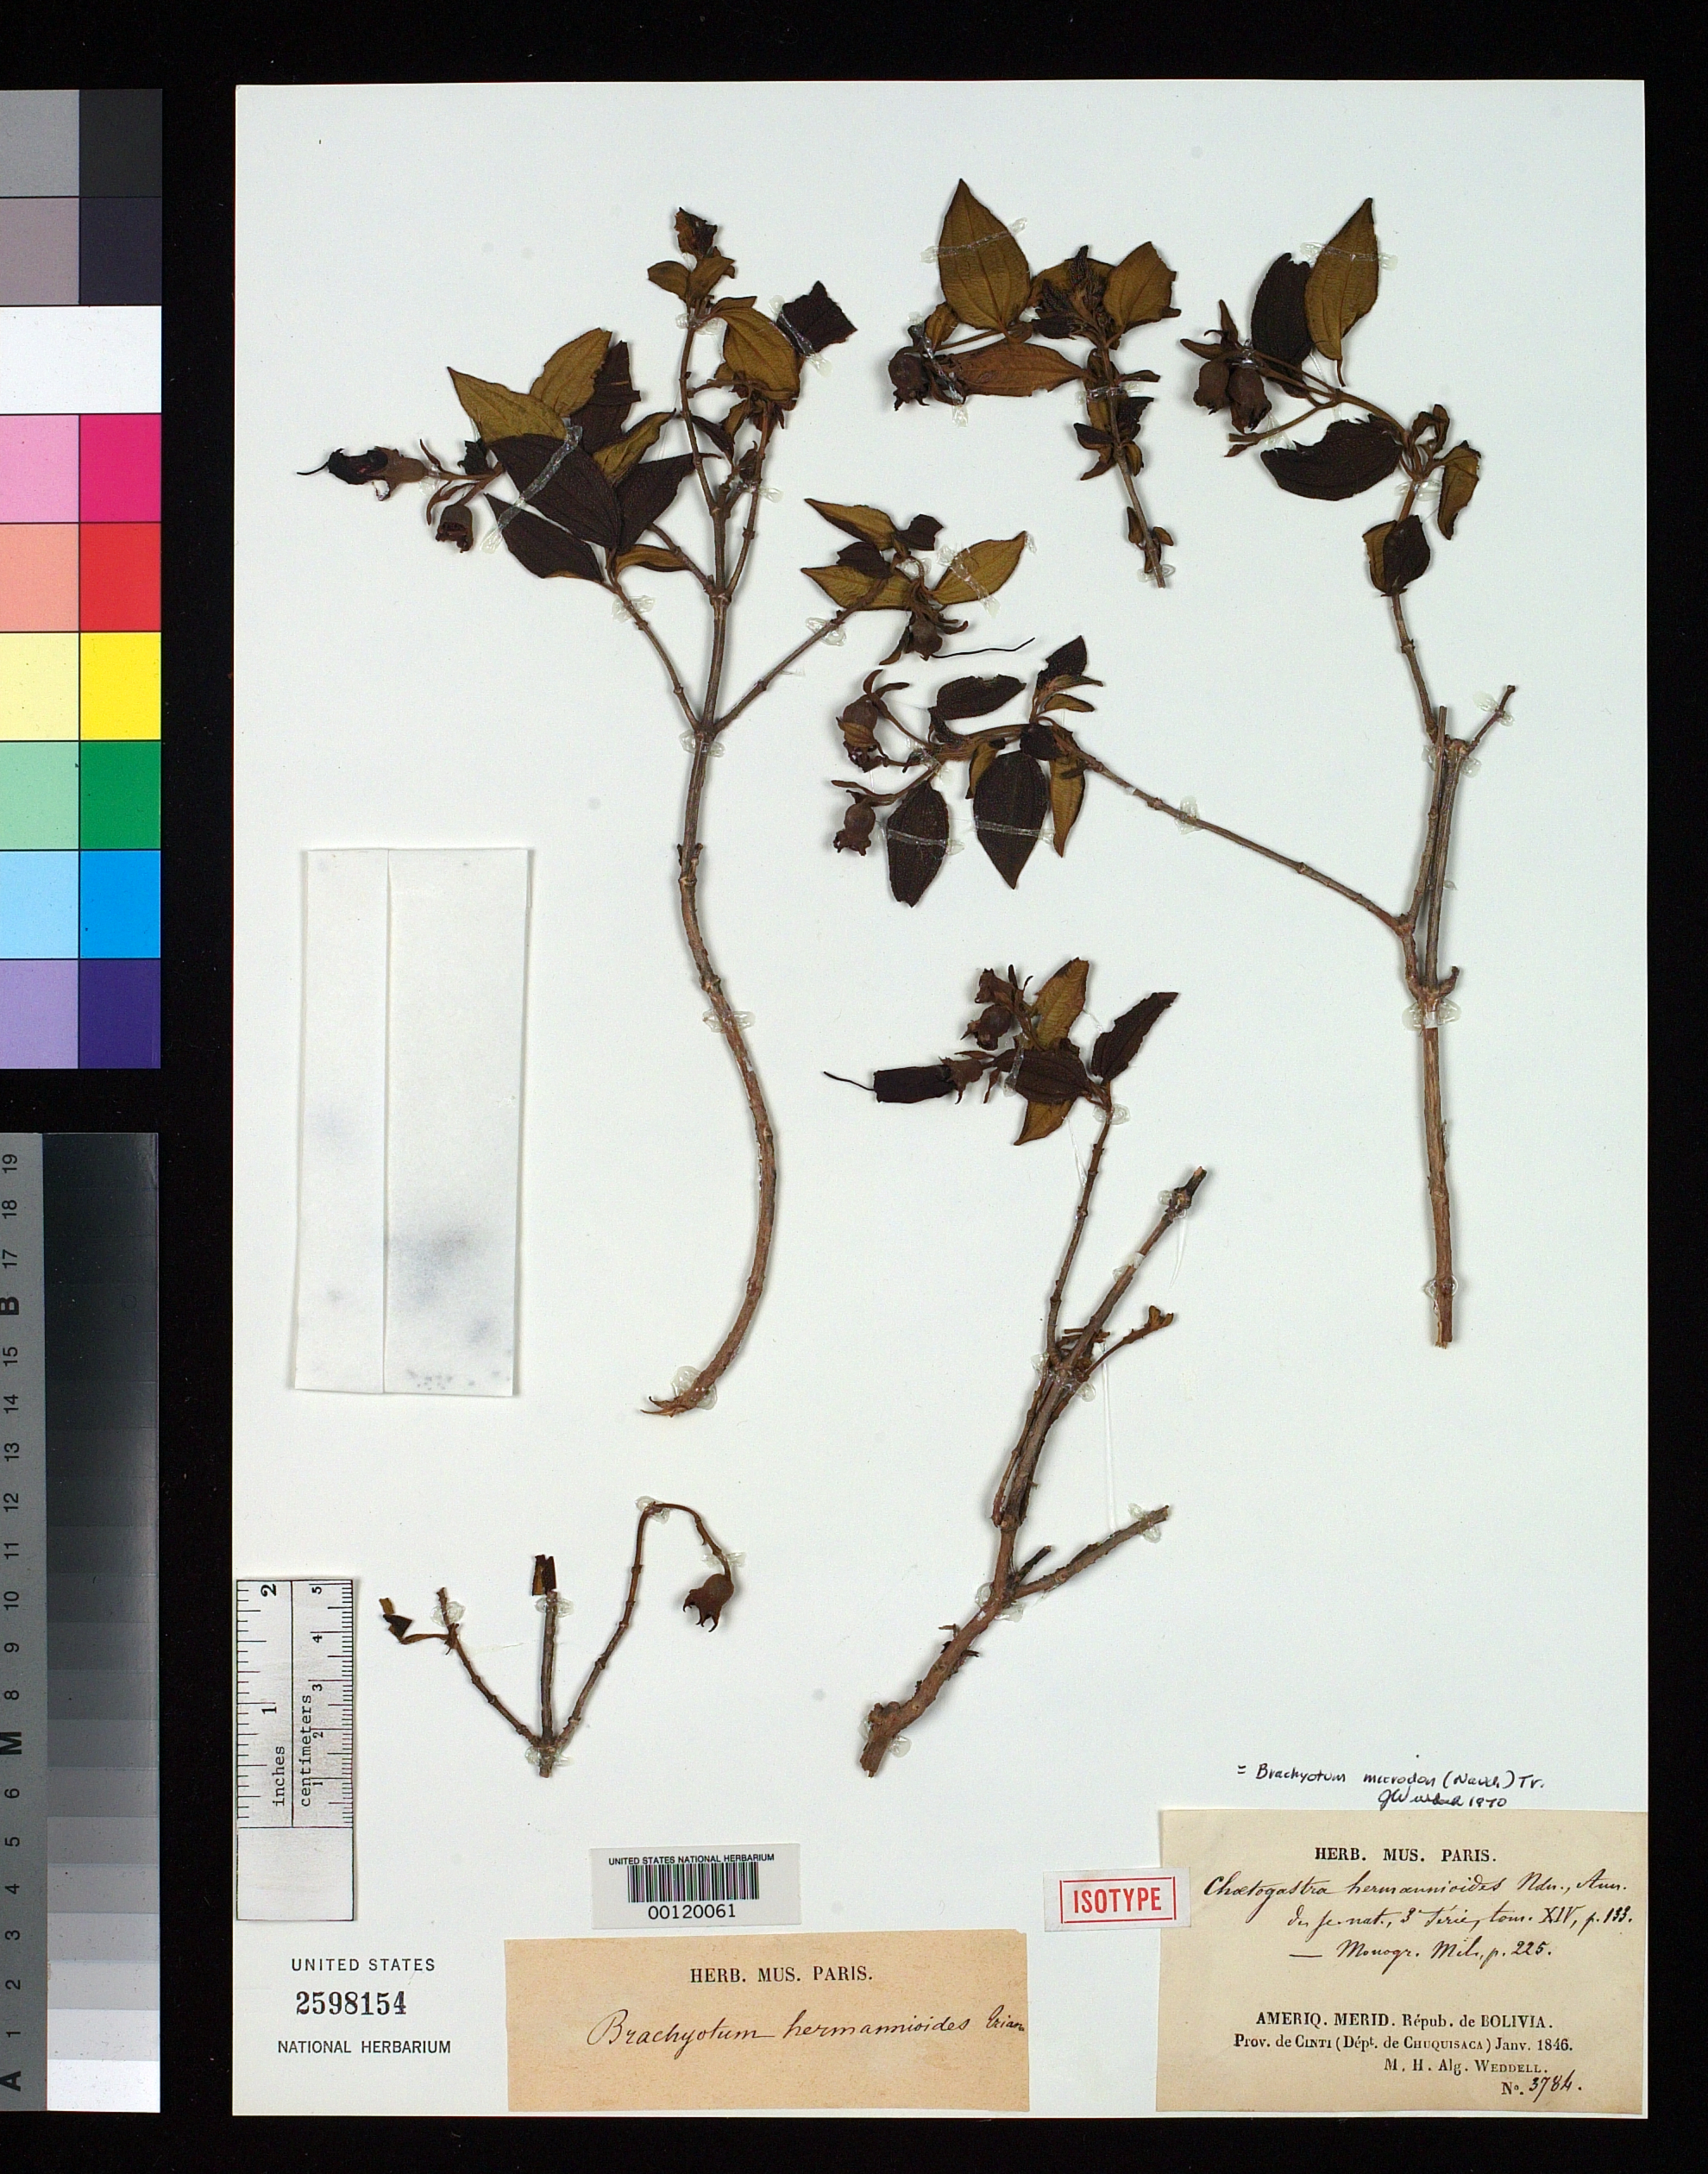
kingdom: Plantae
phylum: Tracheophyta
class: Magnoliopsida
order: Myrtales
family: Melastomataceae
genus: Chaetogastra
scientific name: Chaetogastra hermannioides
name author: Naudin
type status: Isotype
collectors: H. A. Weddell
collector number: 3784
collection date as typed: Jan 1846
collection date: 1846-01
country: Bolivia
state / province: Sucre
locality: Cinti. (Chuquisaca Dept.)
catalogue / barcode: US 2598154